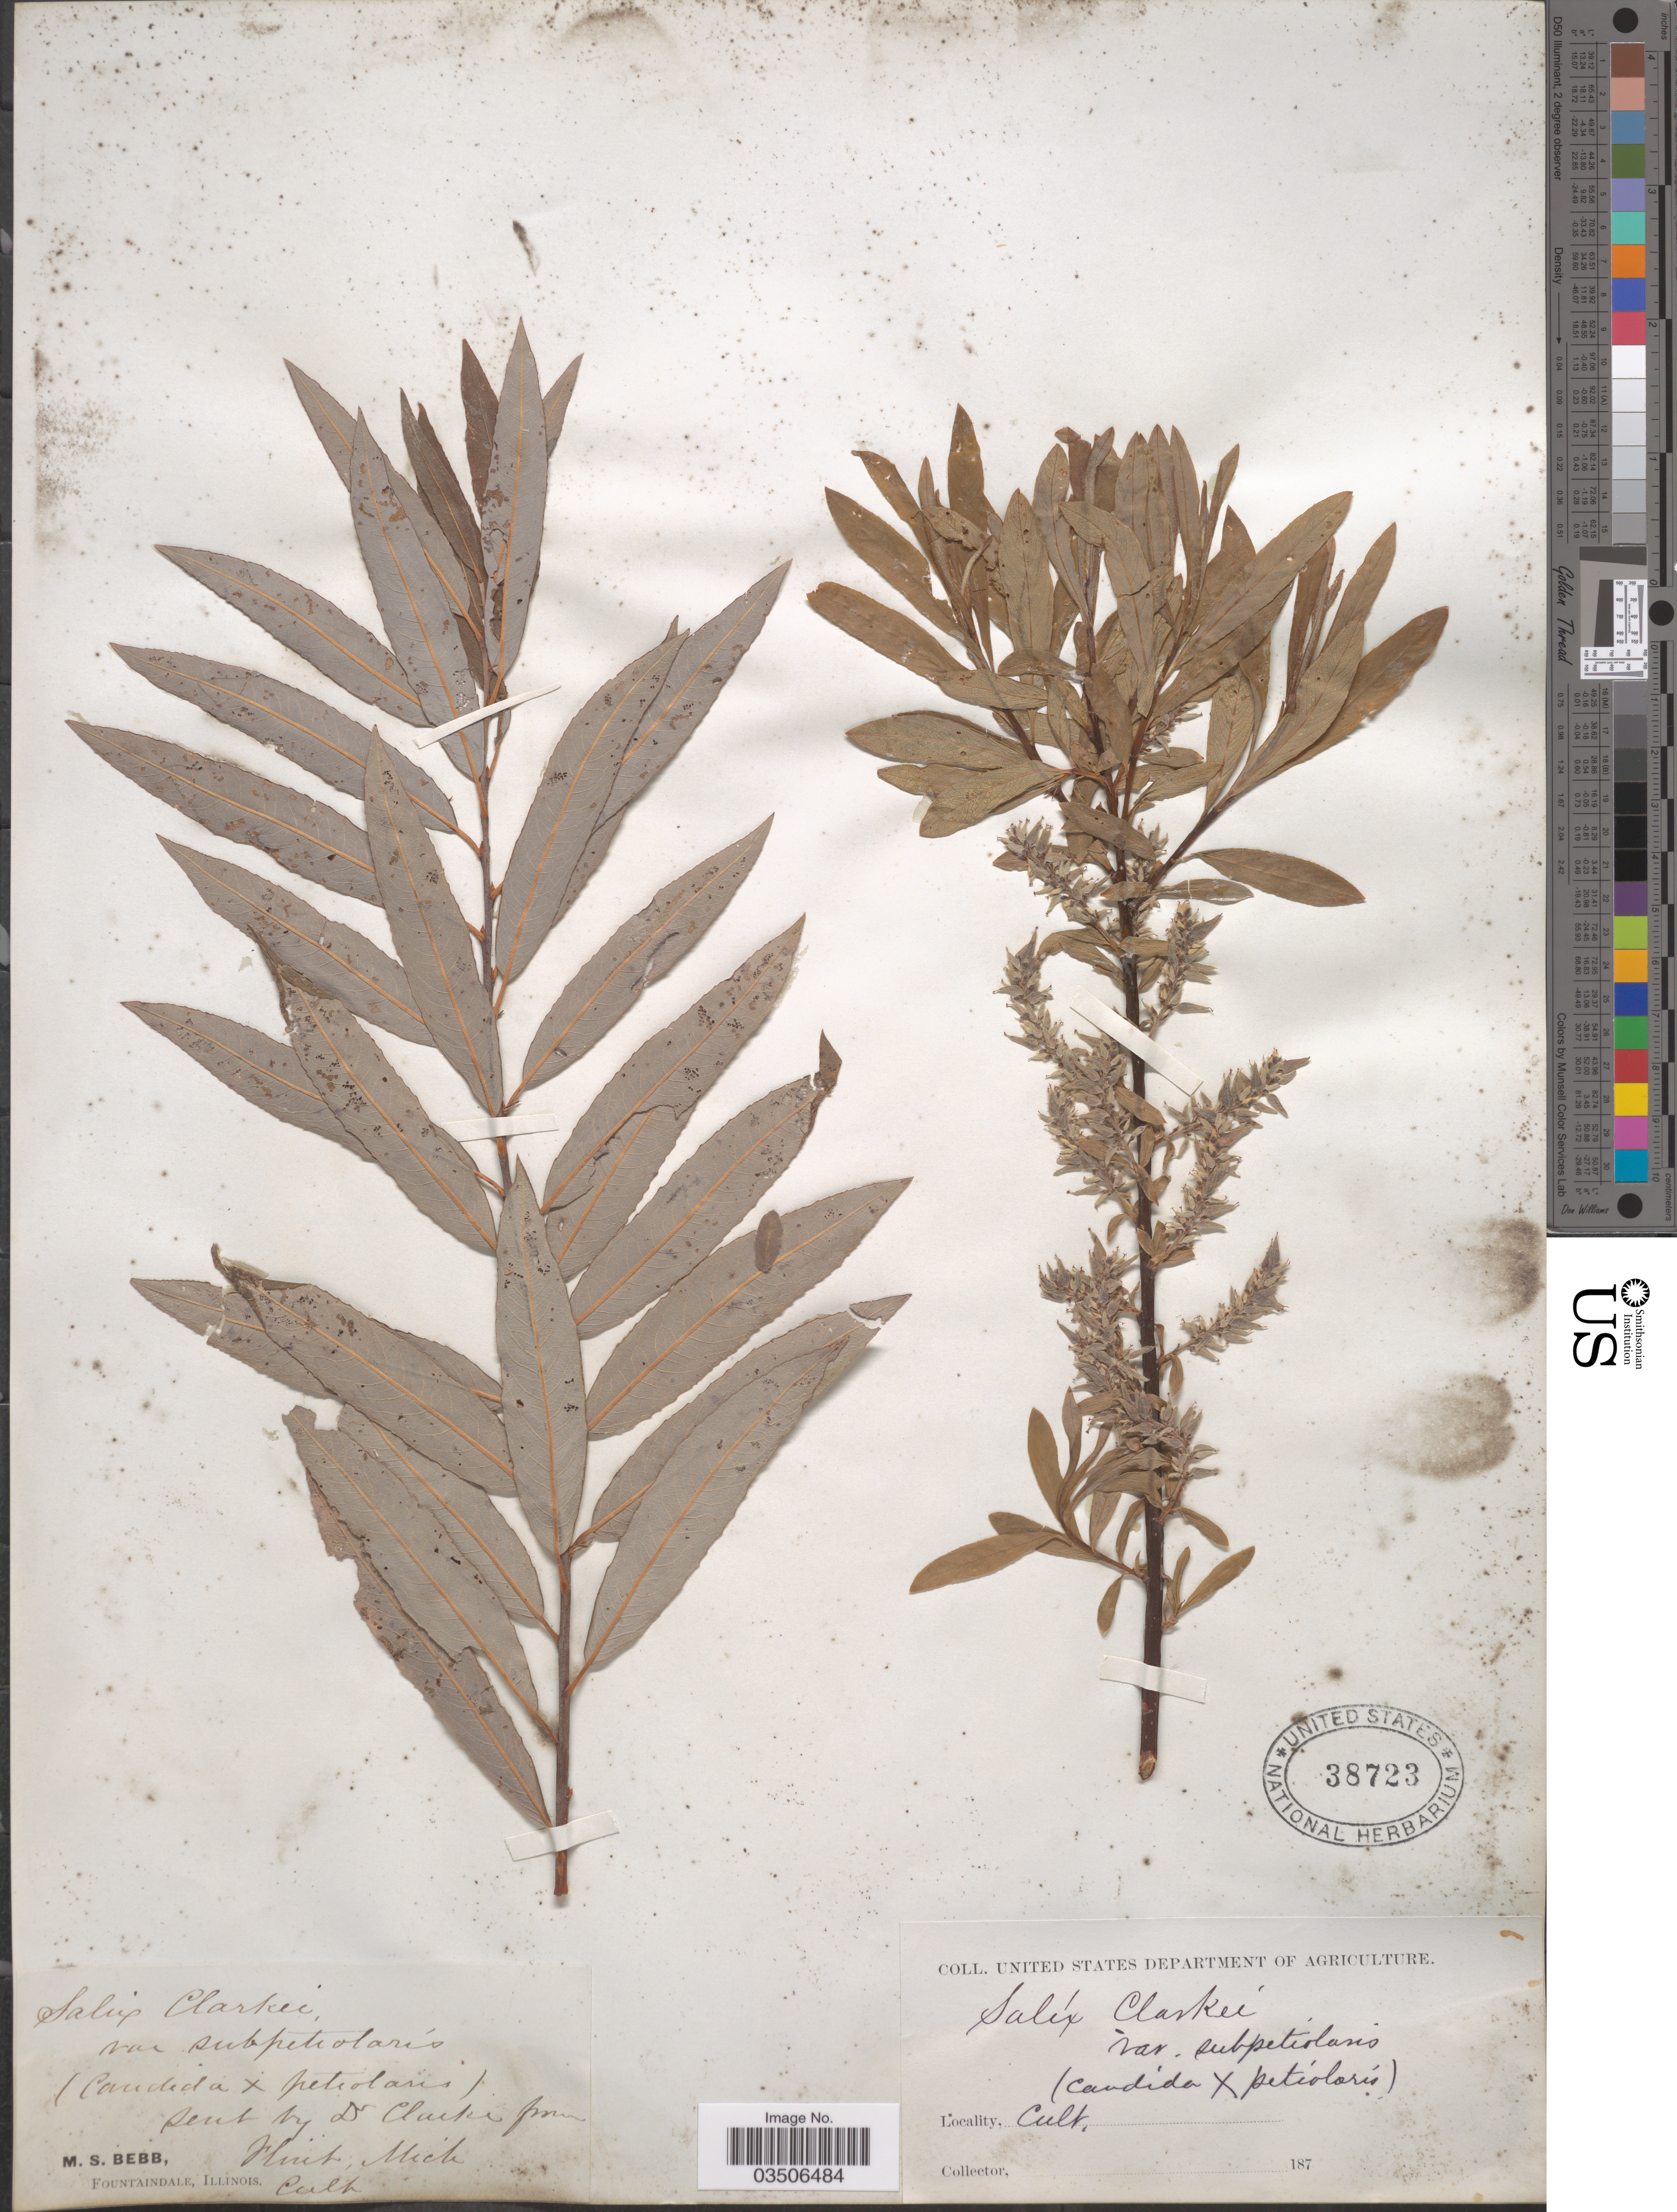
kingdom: Plantae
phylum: Tracheophyta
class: Magnoliopsida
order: Malpighiales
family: Salicaceae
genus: Salix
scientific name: Salix clarkei var. subpetiolaris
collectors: M. Bebb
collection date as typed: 187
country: United States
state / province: Illinois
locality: Fountaindale.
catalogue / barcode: US 38723